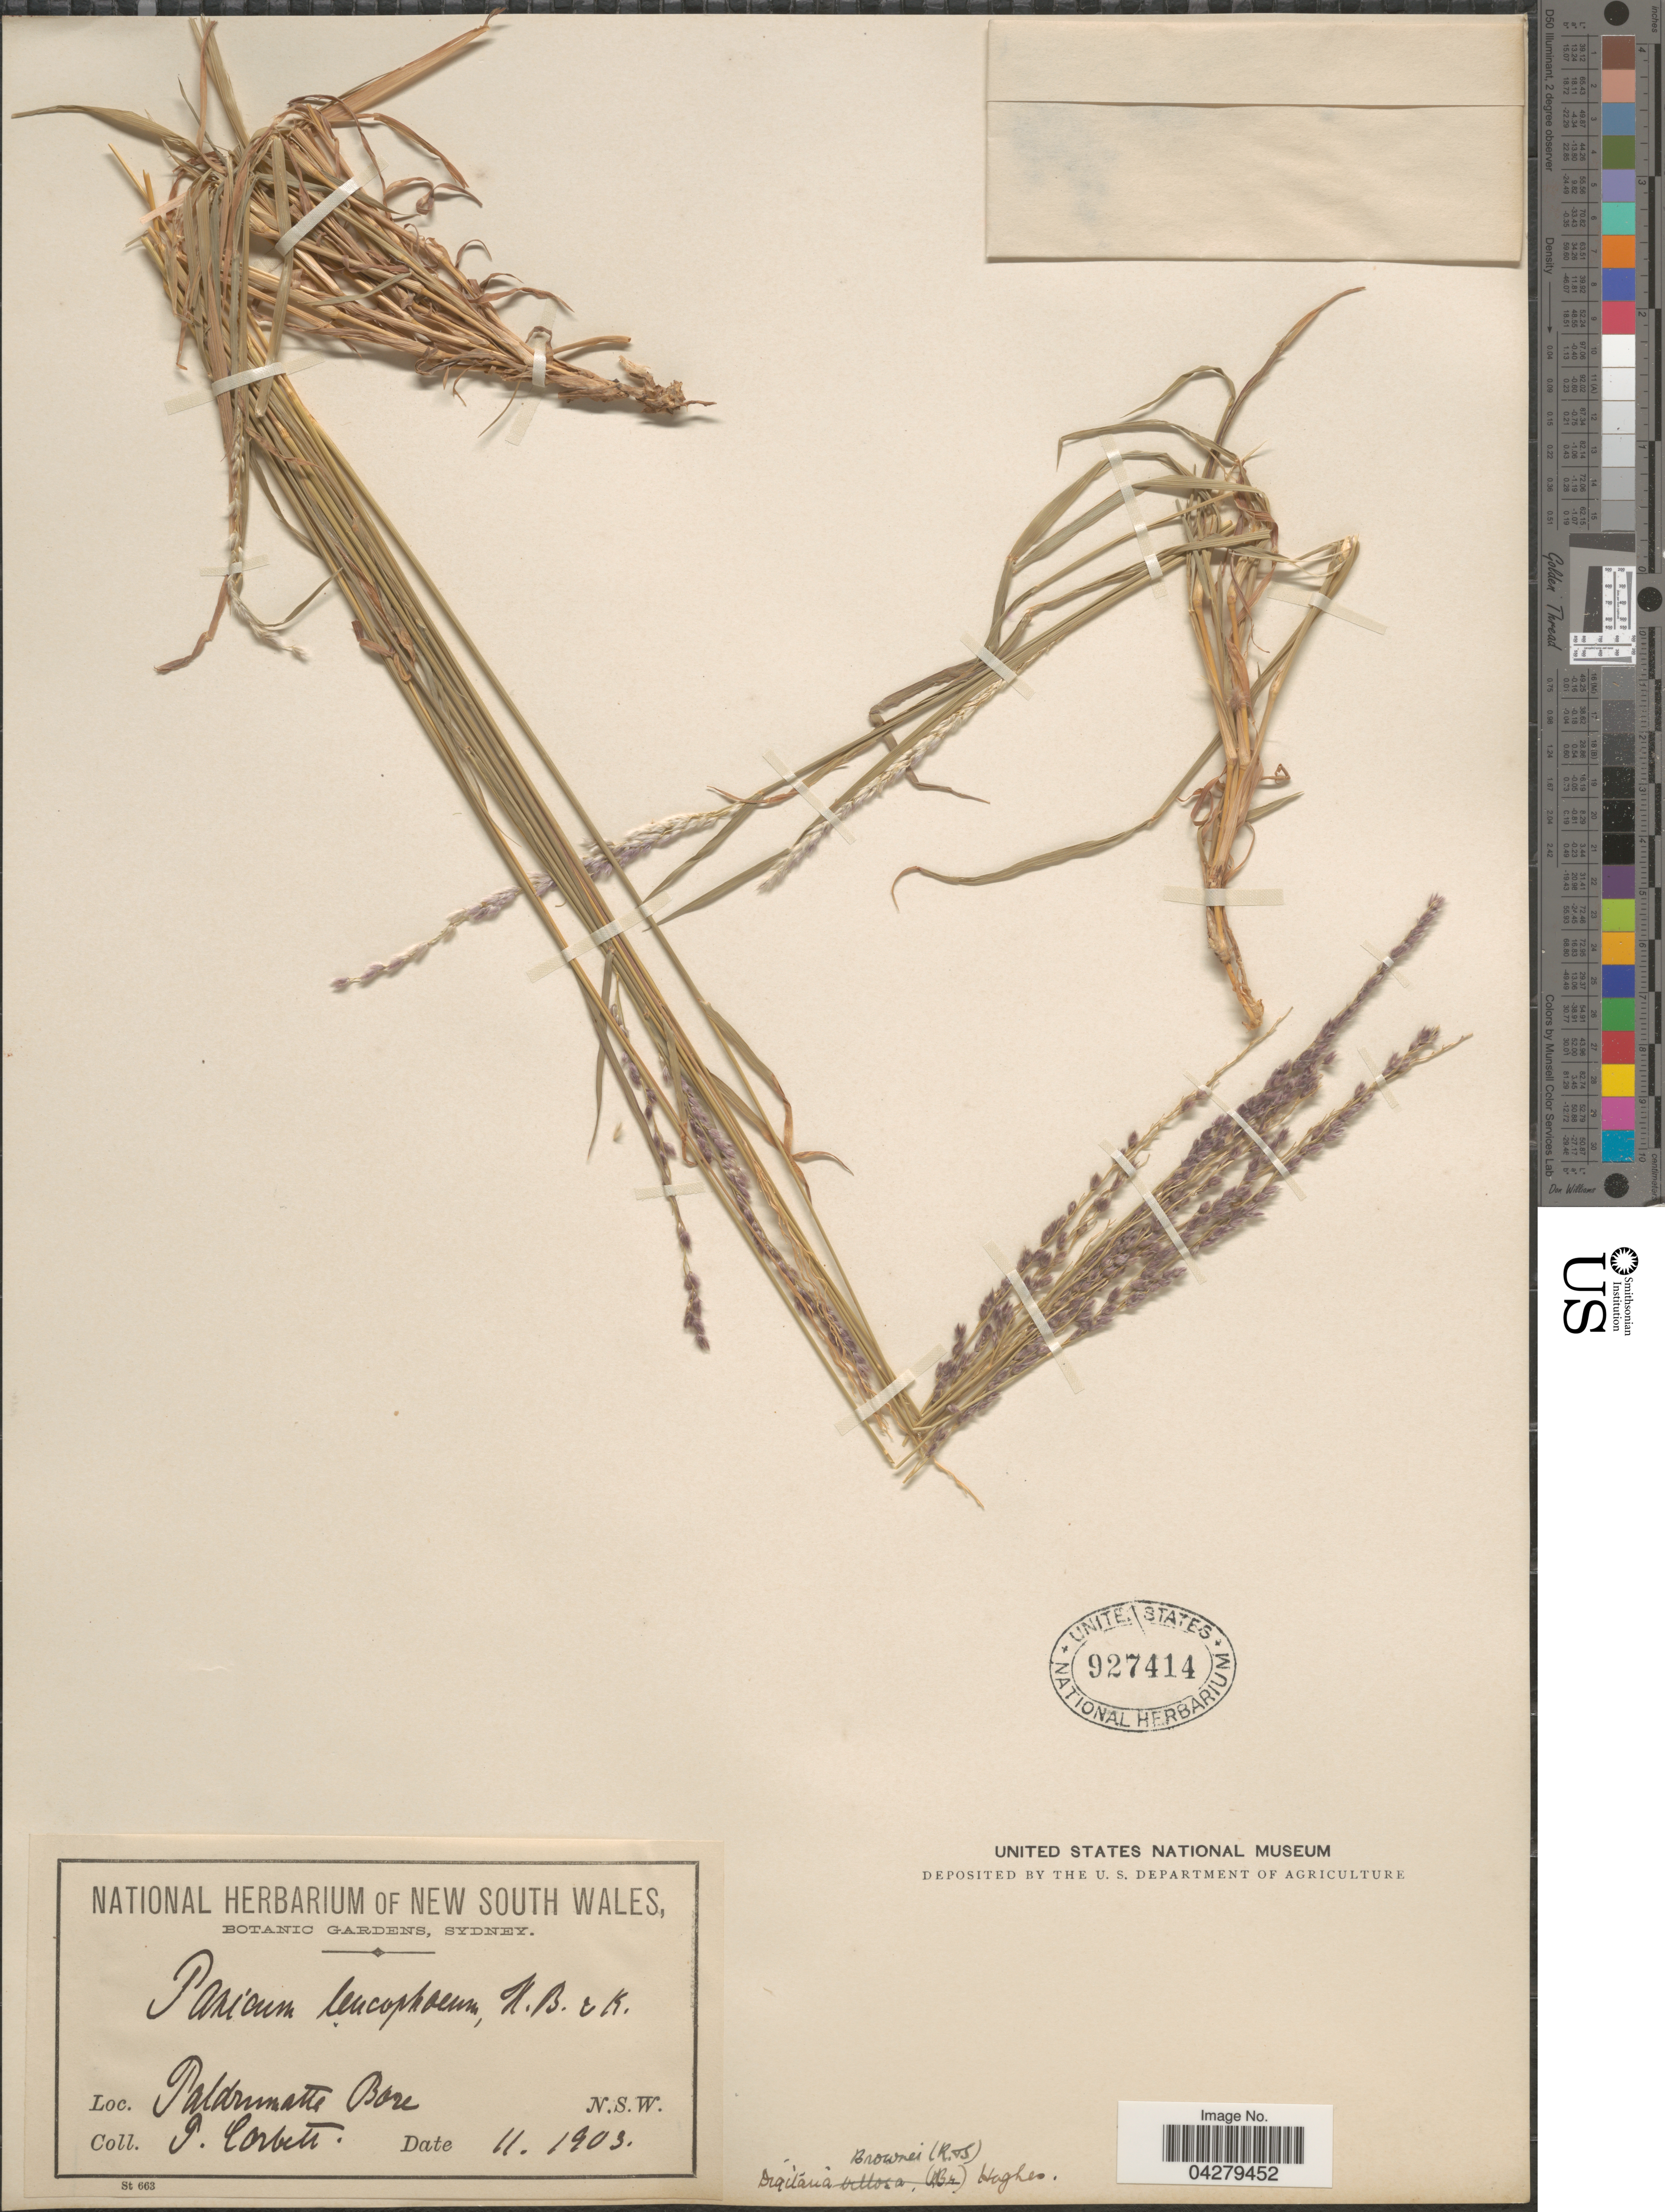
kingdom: Plantae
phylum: Tracheophyta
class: Liliopsida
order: Poales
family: Poaceae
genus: Digitaria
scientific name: Digitaria brownii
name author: (Roem. & Schult.) Hughes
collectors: J. Corbette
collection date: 1903-11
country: Australia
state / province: New South Wales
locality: Paldurmatte Bore.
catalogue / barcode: US 927414